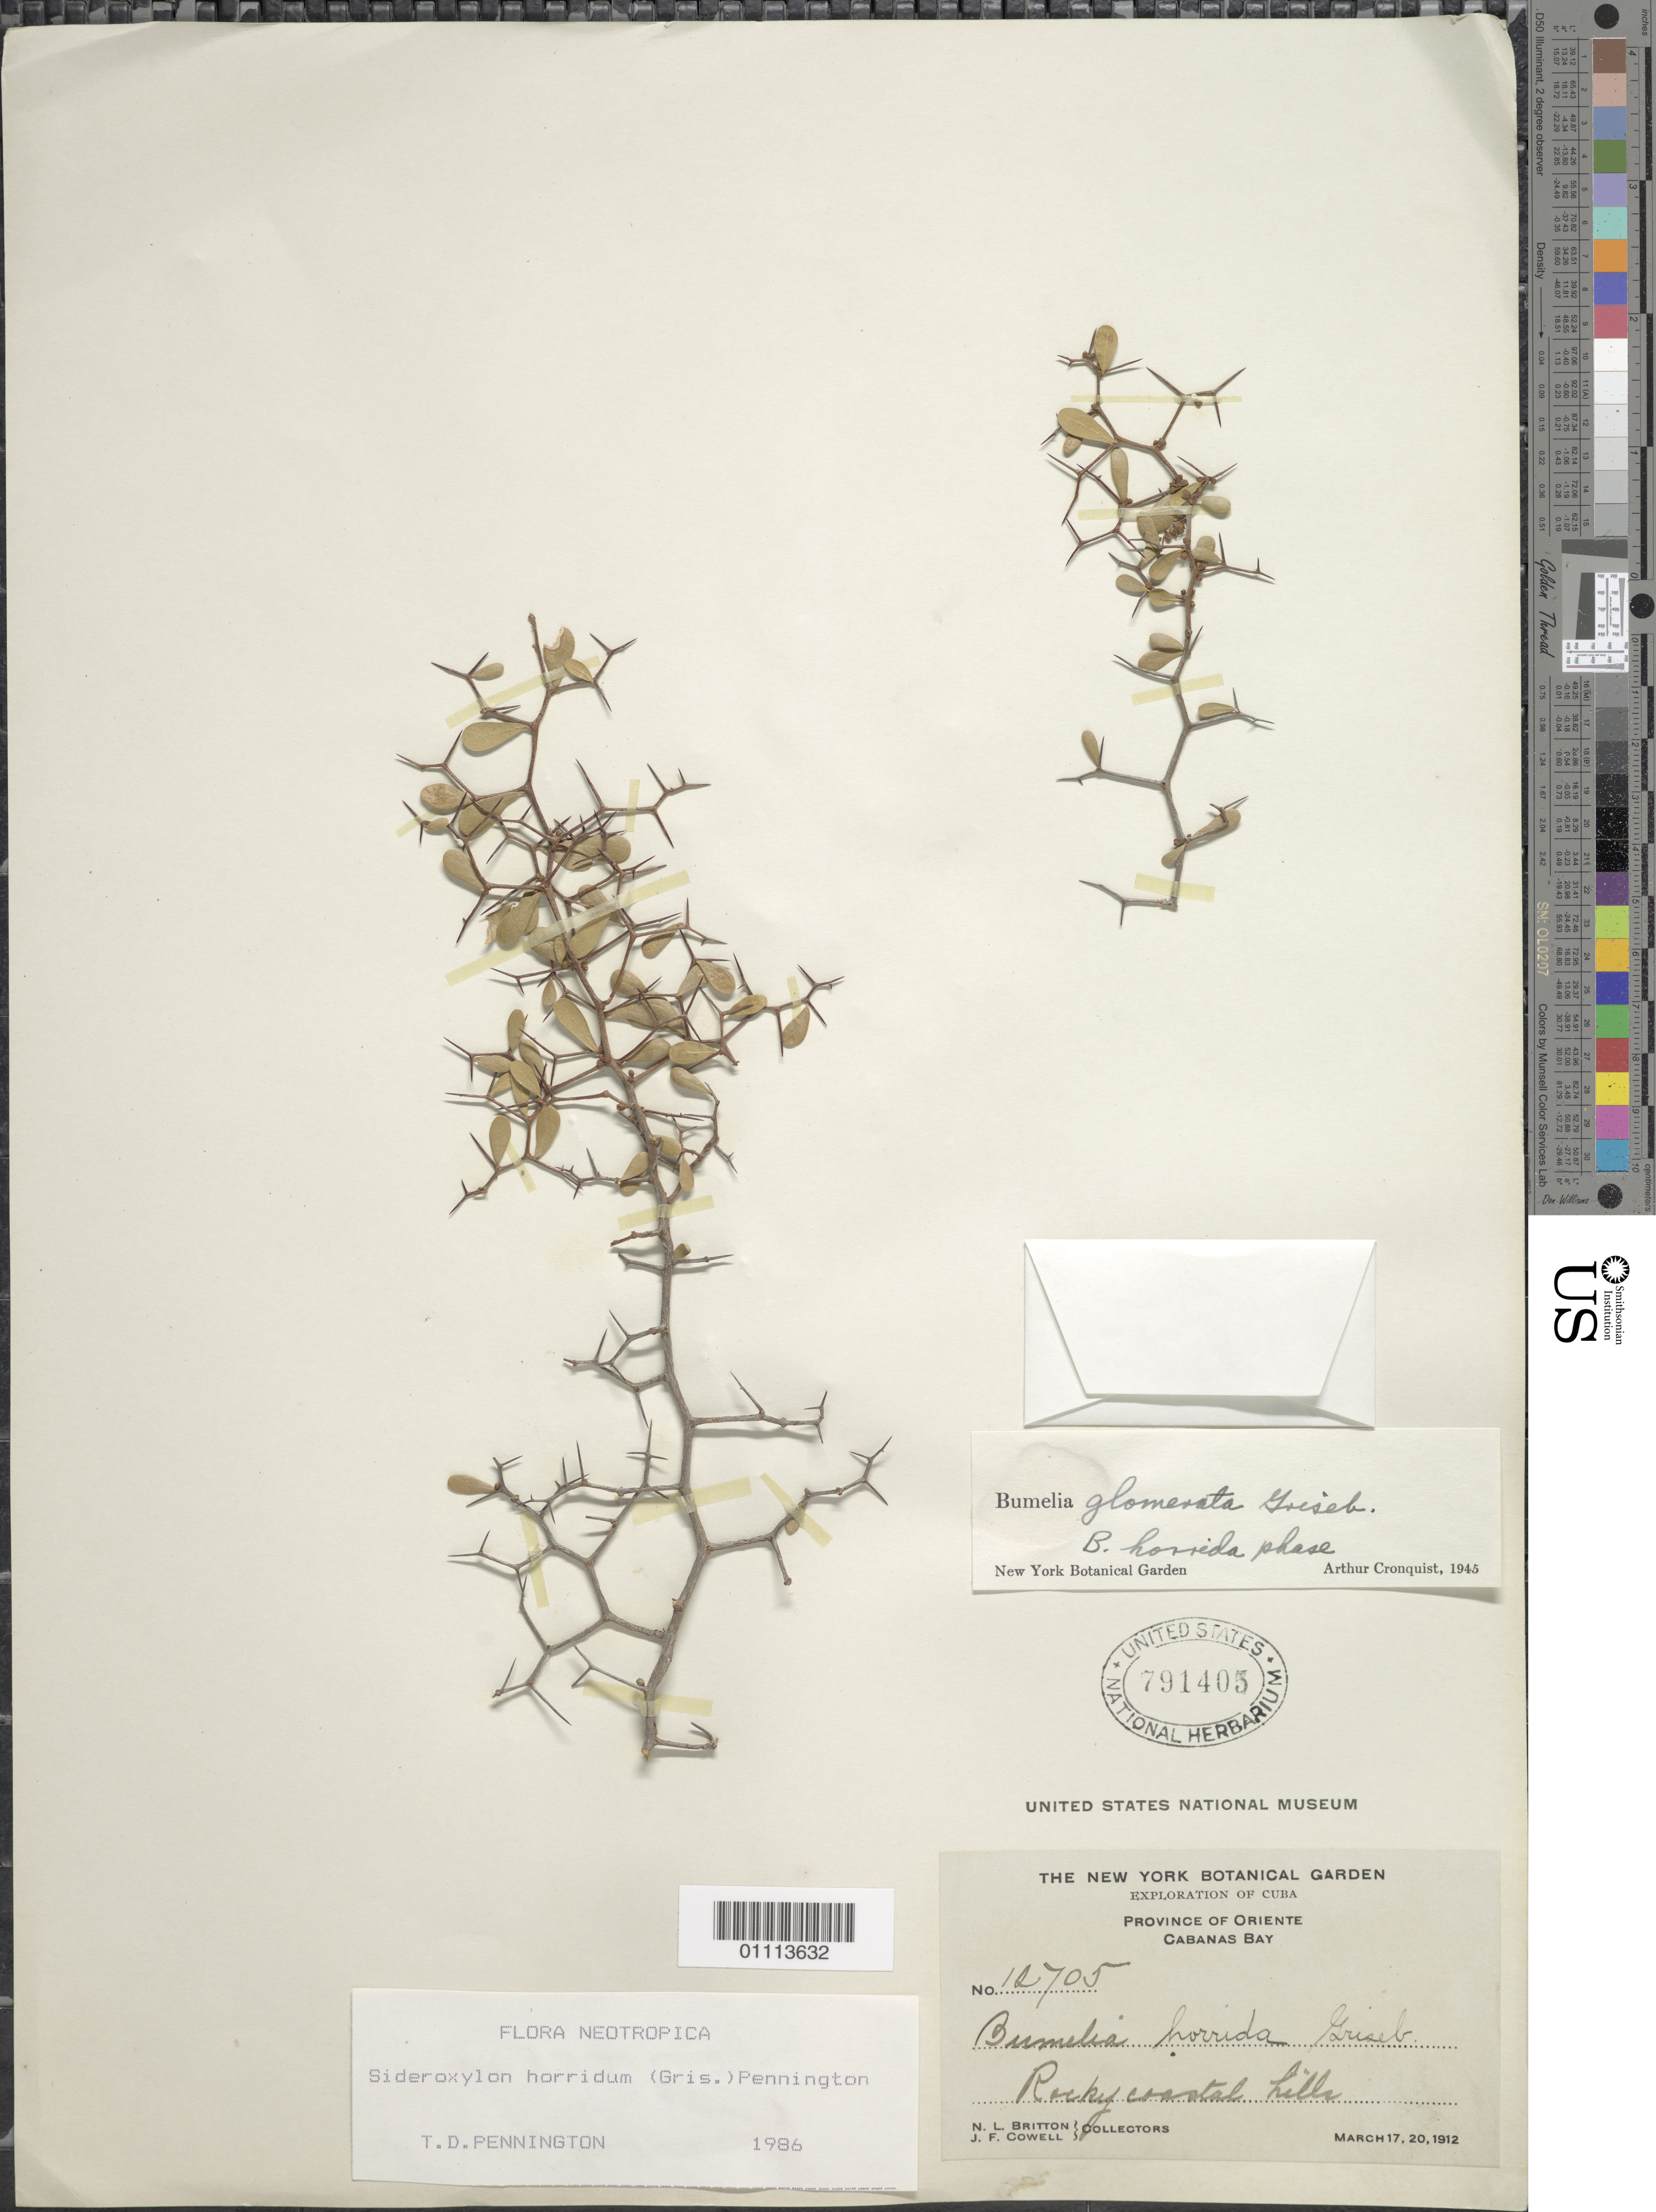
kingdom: Plantae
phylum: Tracheophyta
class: Magnoliopsida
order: Ericales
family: Sapotaceae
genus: Sideroxylon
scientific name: Sideroxylon horridum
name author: (Griseb.) T.D. Penn.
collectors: N. Britton & J. F. Cowell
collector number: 12705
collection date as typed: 17 Mar 1912 and 20 Mar 1912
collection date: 1912-03-17,1912-03-20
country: Cuba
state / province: Santiago de Cuba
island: Cuba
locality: Cabanas Bay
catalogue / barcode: US 791405